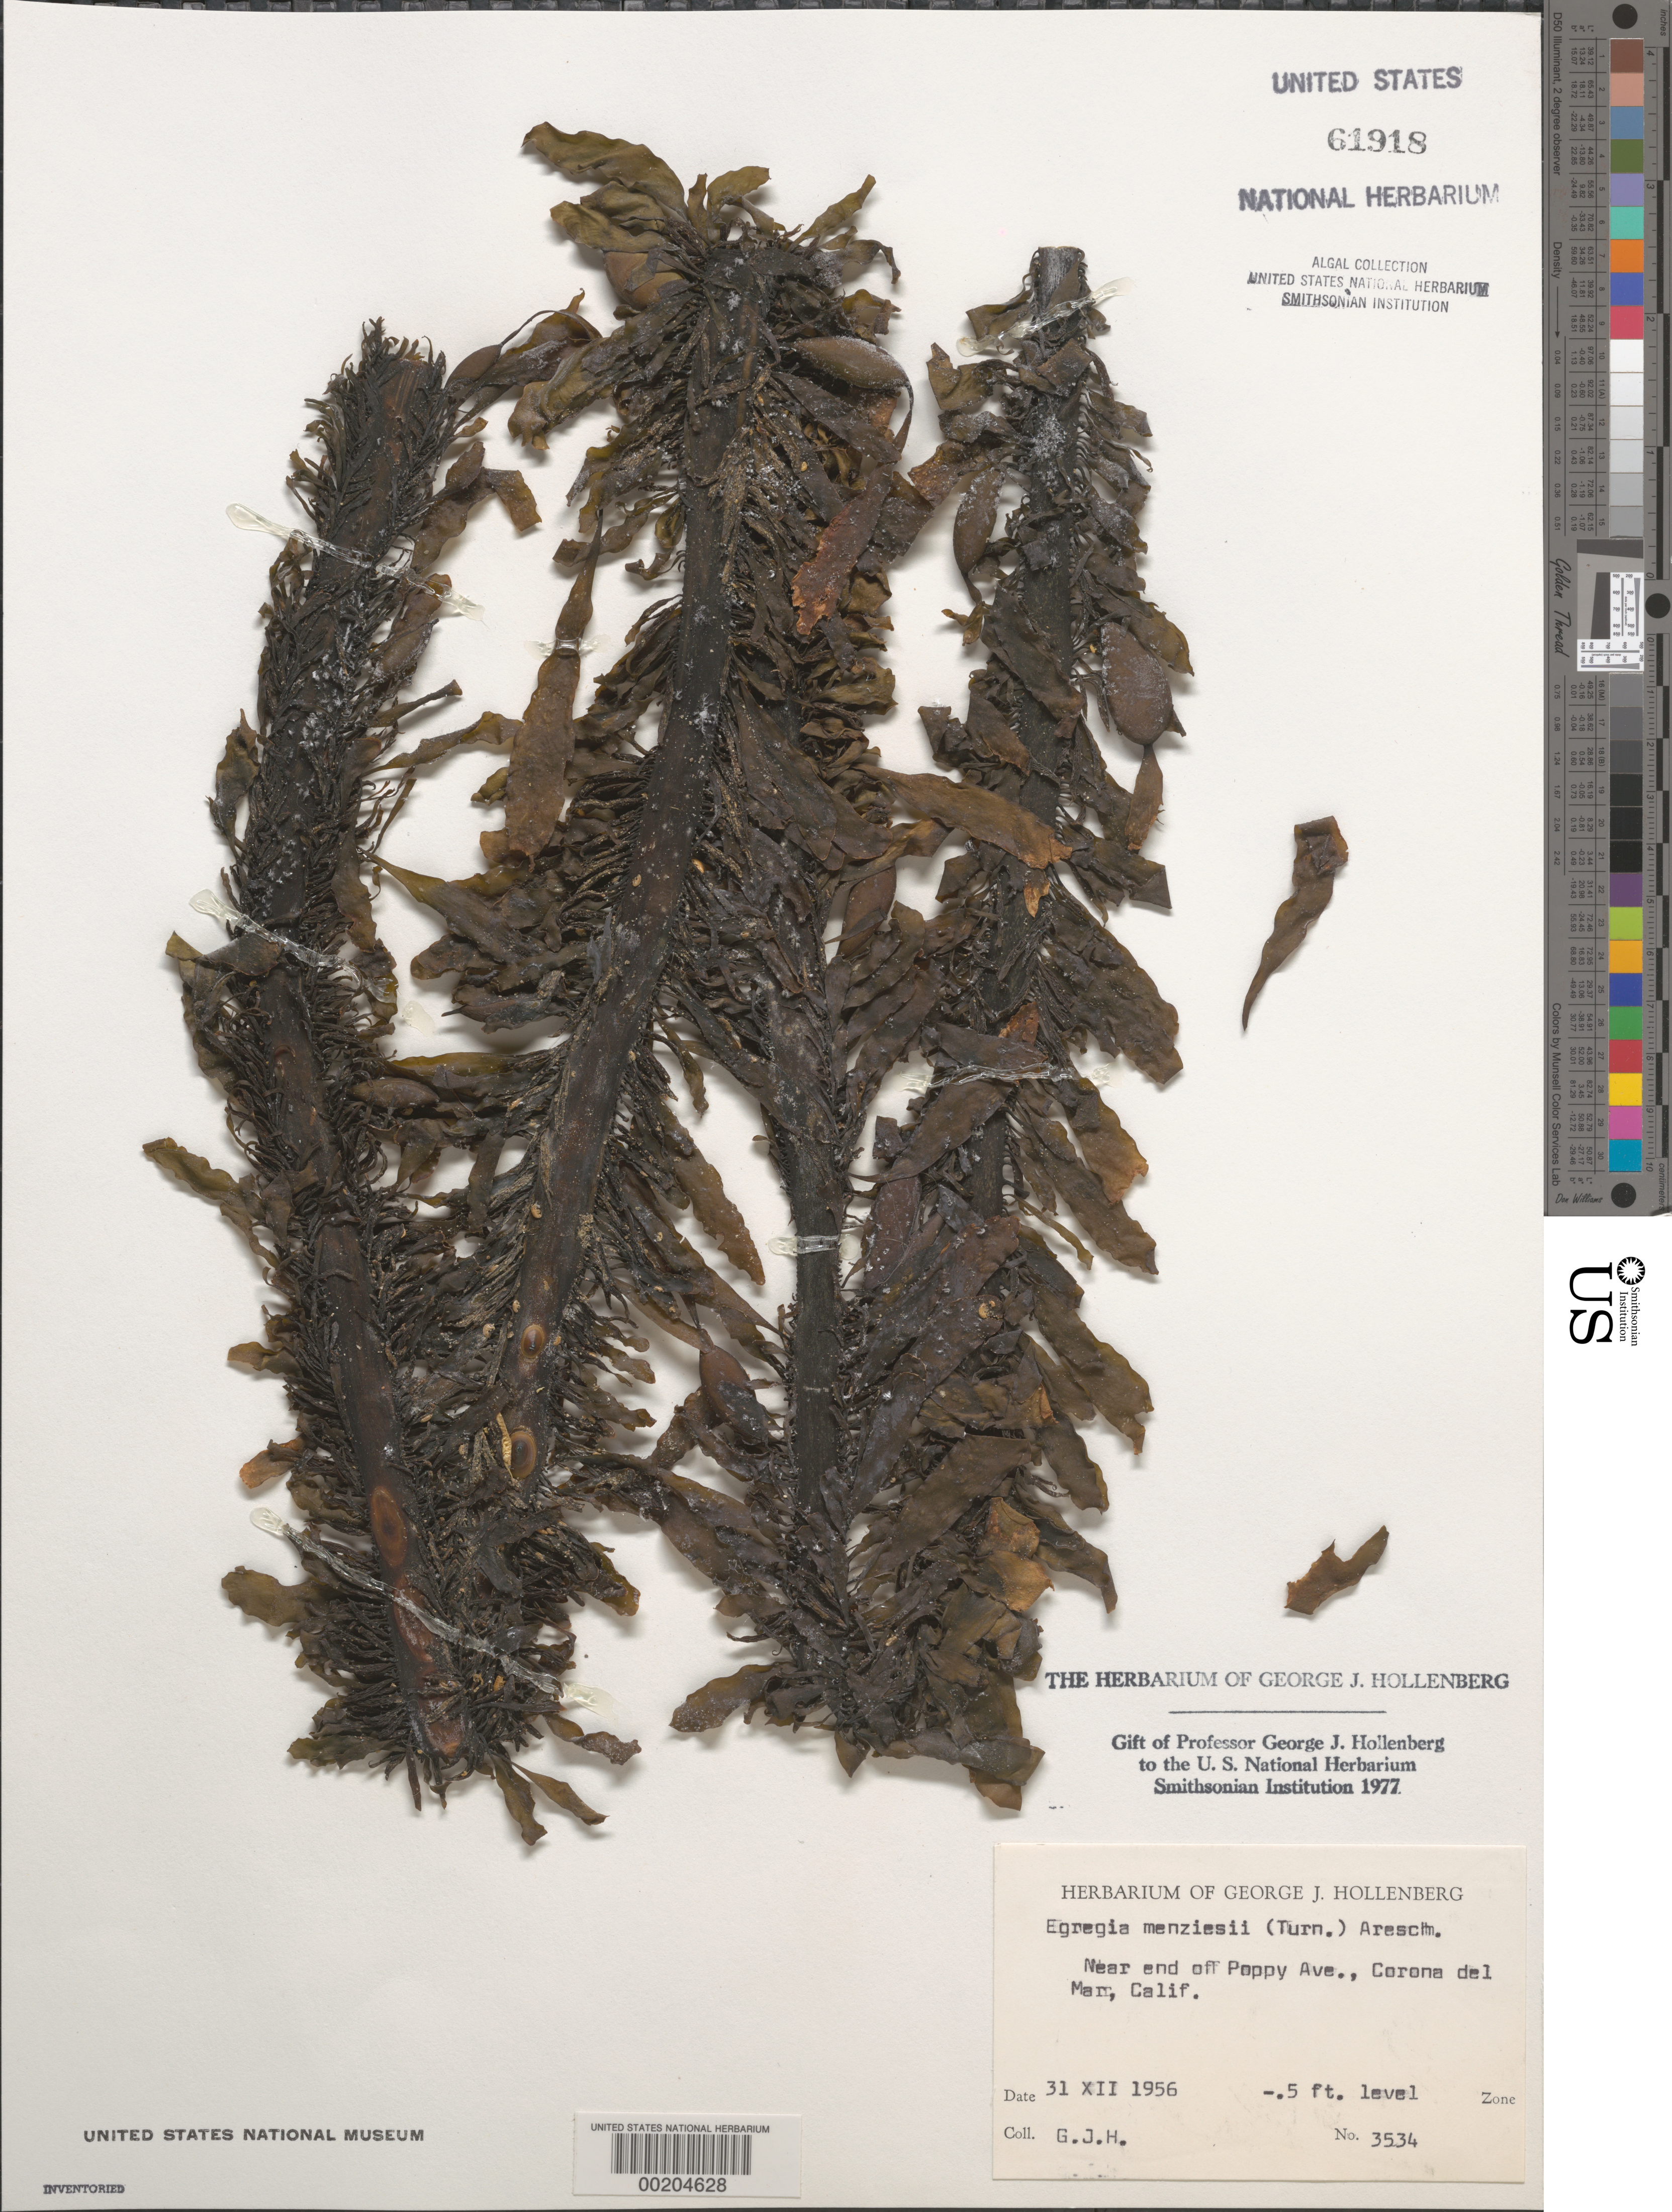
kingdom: Chromista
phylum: Ochrophyta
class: Phaeophyceae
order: Laminariales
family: Lessoniaceae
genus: Egregia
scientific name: Egregia menziesii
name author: (Turner) Aresch.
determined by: Hollenberg, George J.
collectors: G. Hollenberg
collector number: GJH 3534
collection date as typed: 31 Dec 1956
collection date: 1956-12-31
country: United States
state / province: California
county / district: Orange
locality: Corona del Mar, near end of Poppy Avenue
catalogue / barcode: US 61918